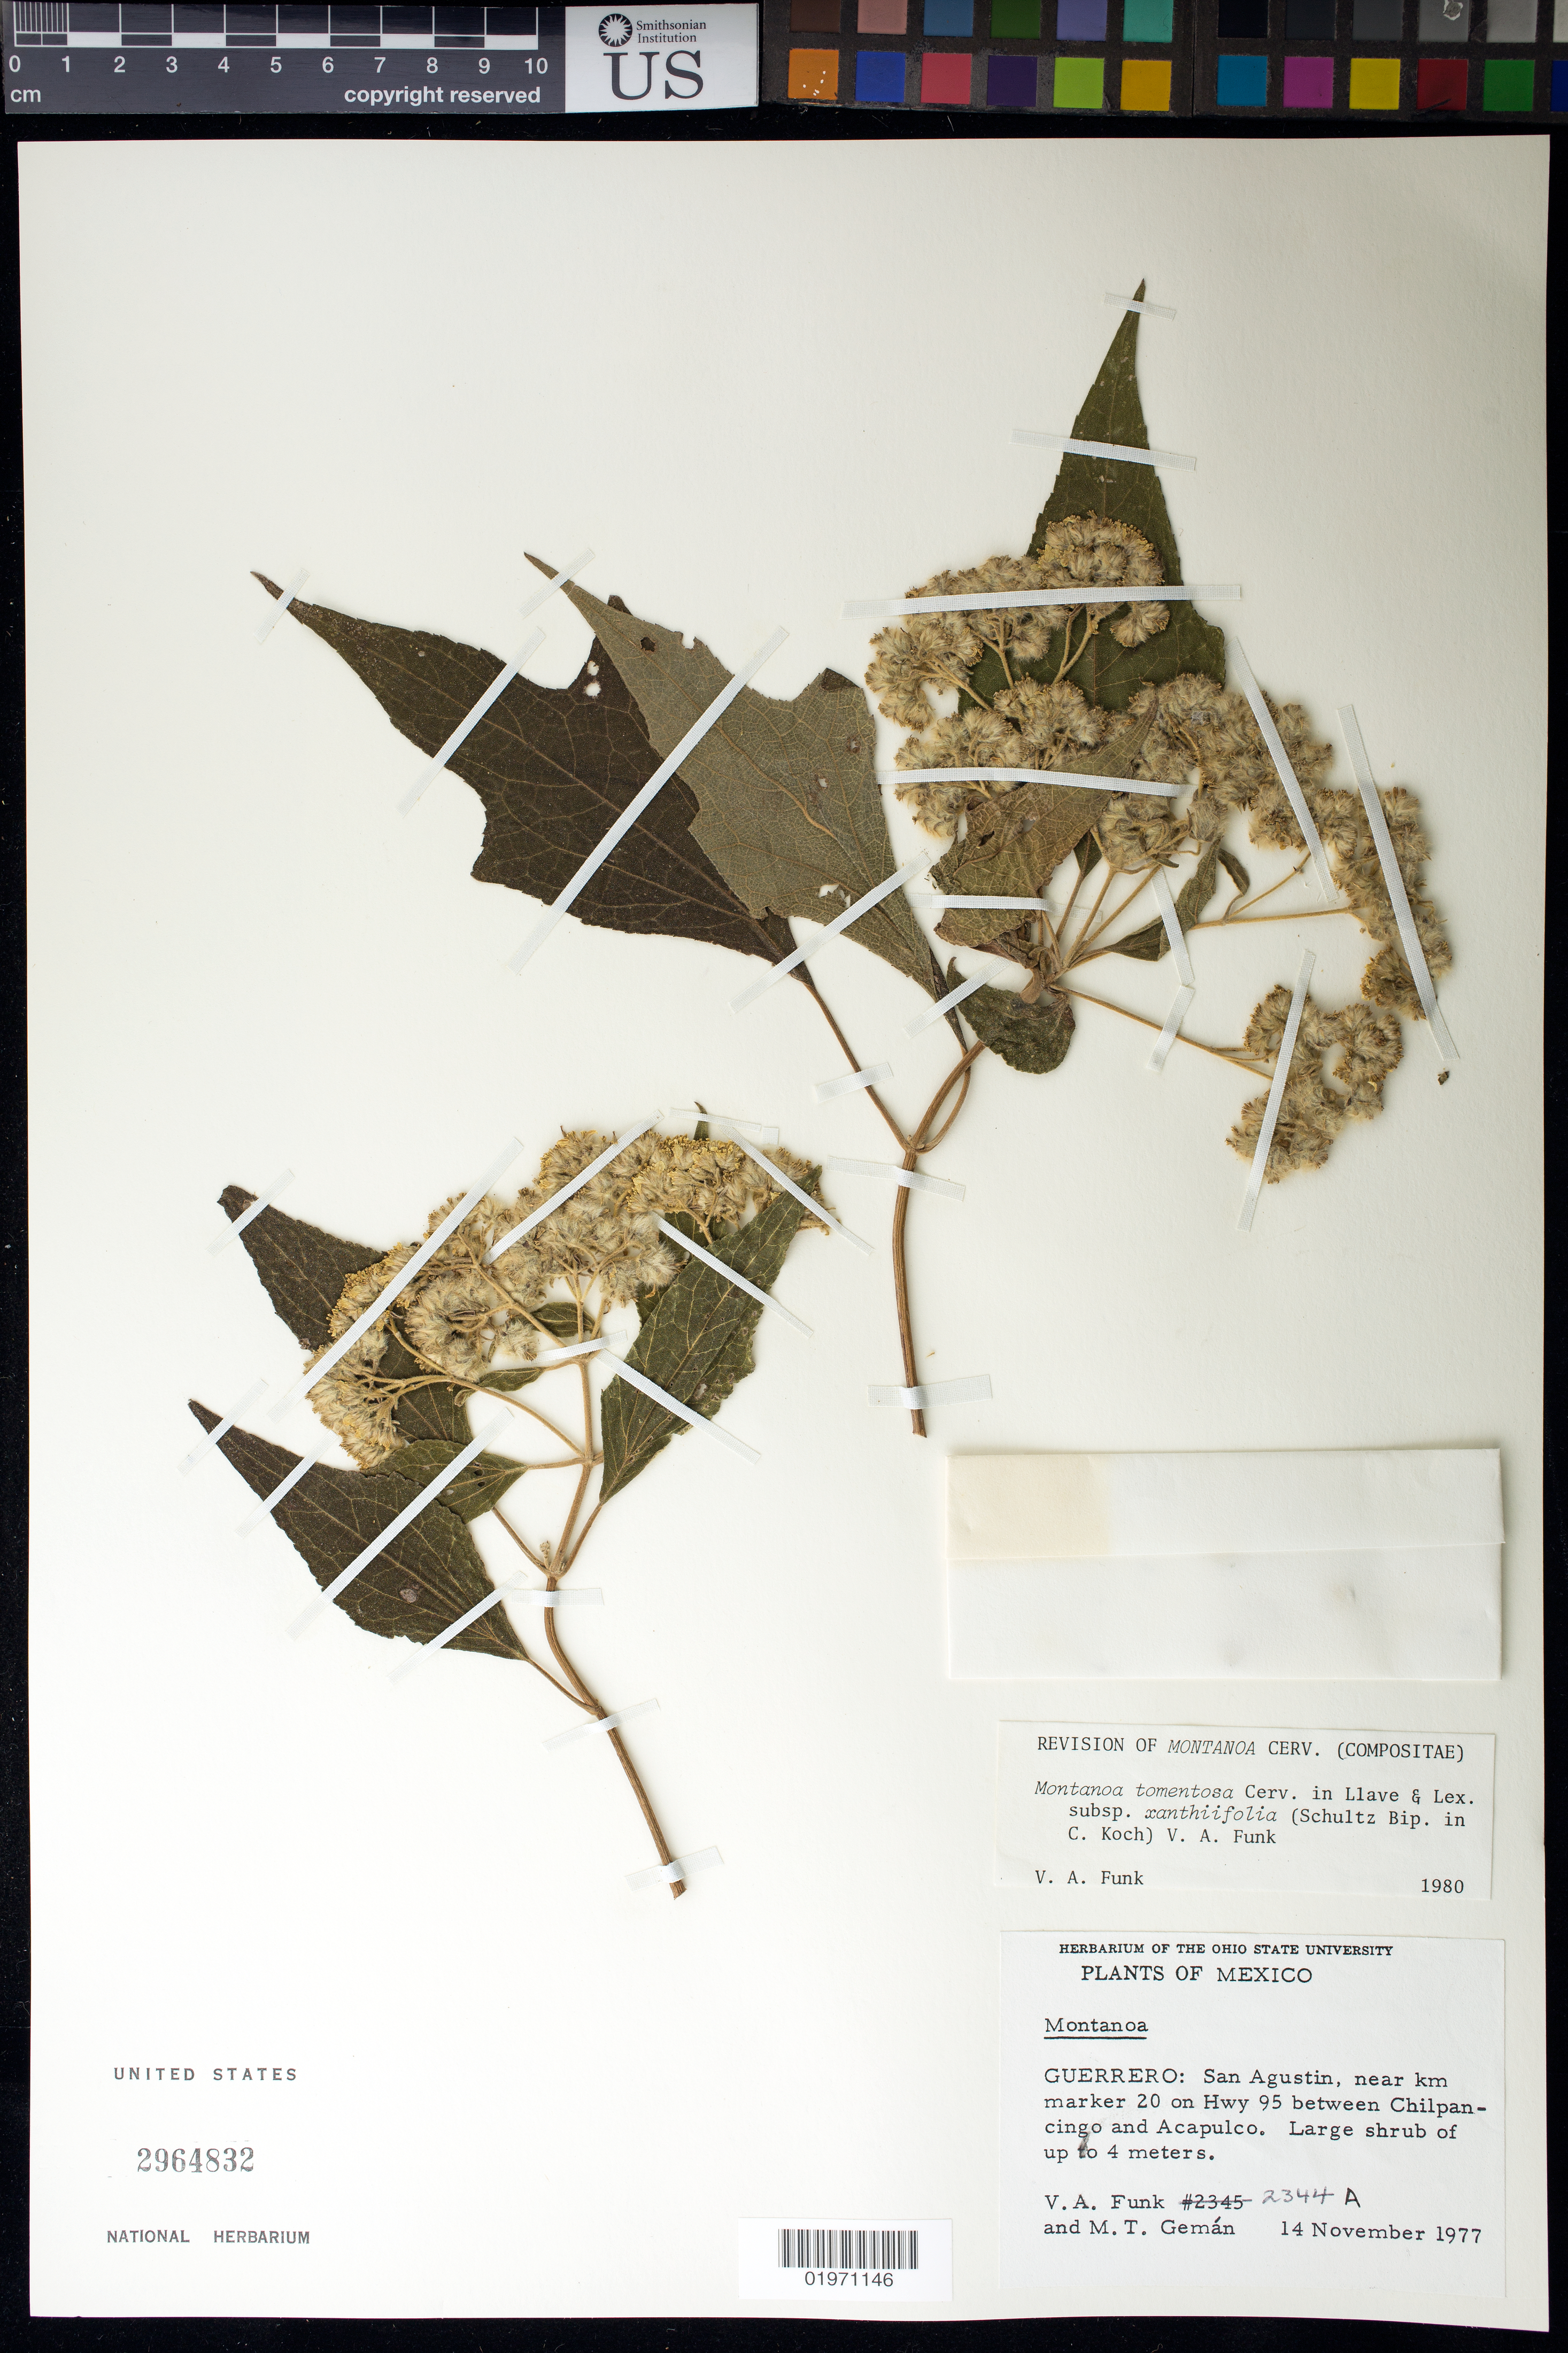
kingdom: Plantae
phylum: Tracheophyta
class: Magnoliopsida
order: Asterales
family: Asteraceae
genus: Montanoa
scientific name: Montanoa tomentosa subsp. xanthiifolia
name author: (Sch. Bip. in C. Koch) V.A. Funk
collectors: V. Funk & M. Gemán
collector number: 2344 A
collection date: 1977-11-14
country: Mexico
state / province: Guerrero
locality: San Agustin, near km marker 20 on Hwy 95 between Chilpancingo and Acapulco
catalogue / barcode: US 2964832